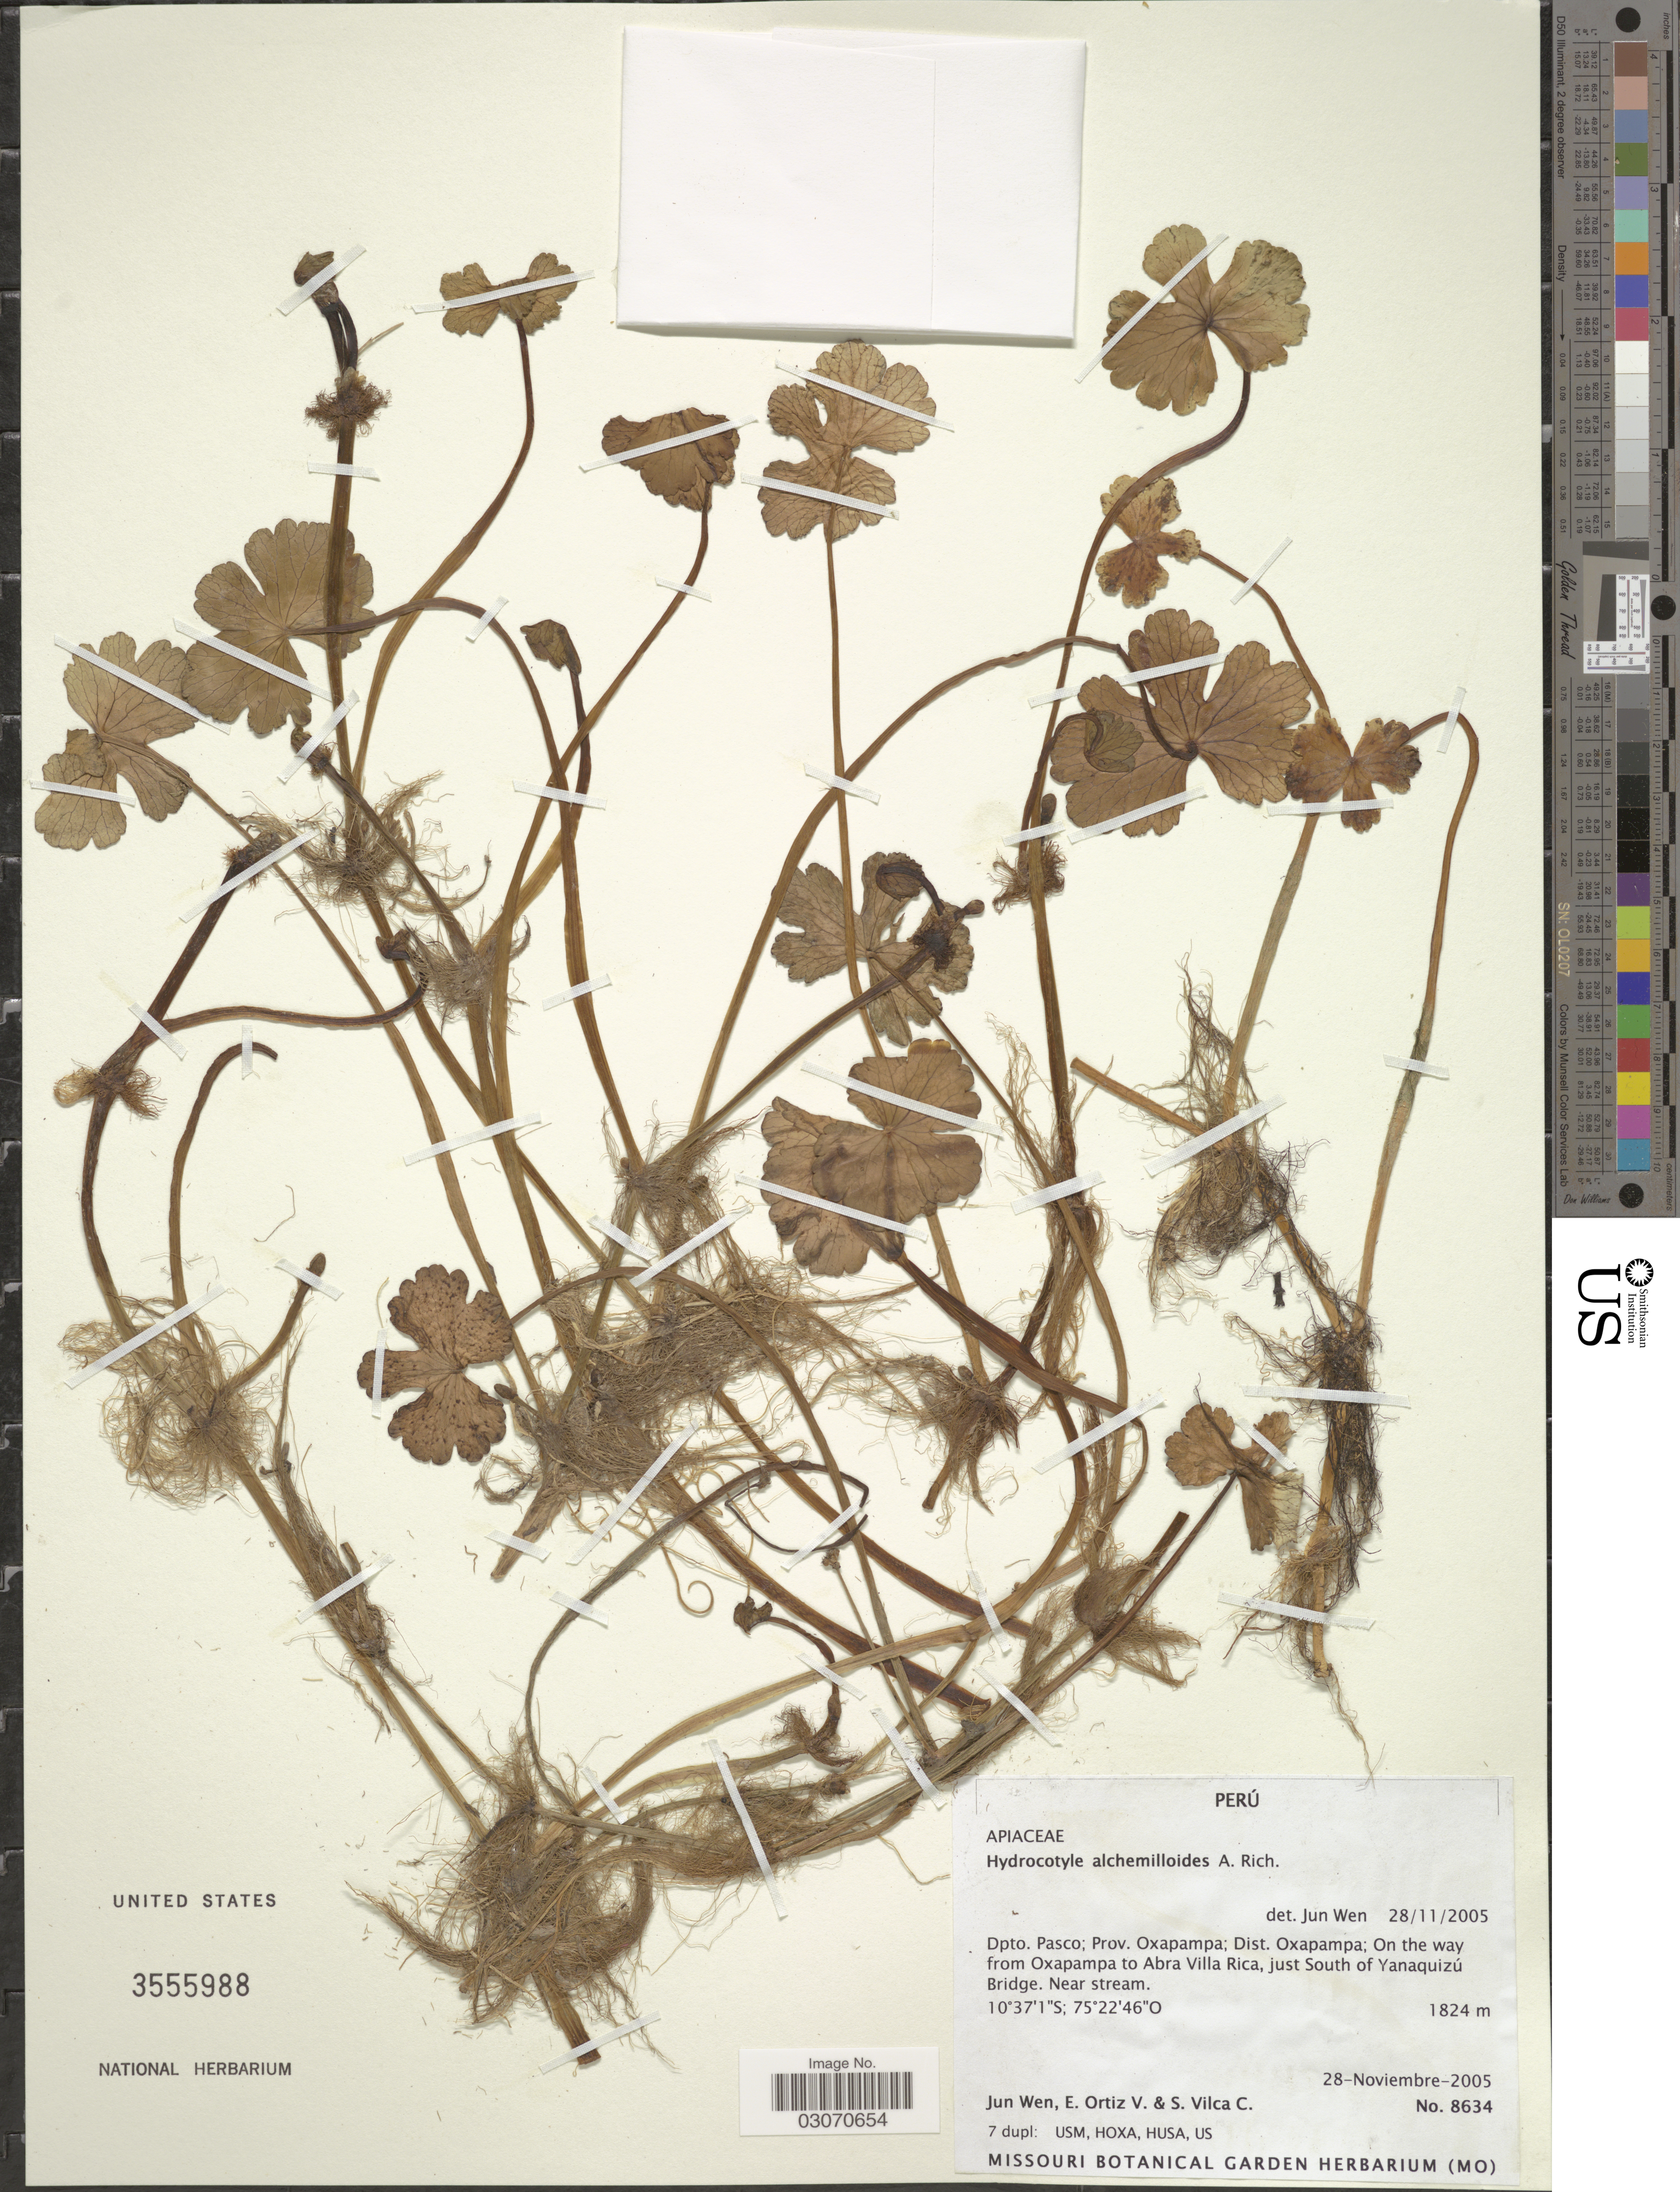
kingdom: Plantae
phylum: Tracheophyta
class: Magnoliopsida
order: Apiales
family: Araliaceae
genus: Hydrocotyle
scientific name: Hydrocotyle ranunculoides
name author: L. f.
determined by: Mendoza, M.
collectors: J. Wen, E. Ortiz V. & S. Vilca C.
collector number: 8634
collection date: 2005-11-28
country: Peru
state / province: Pasco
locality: Dpto. Pasco; Prov. Oxapampa; Dist. Oxapampa; On the way from Oxapampa to Abra Villa Rica, just south of Yanaquizú Bridge.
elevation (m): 1824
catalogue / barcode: US 3555988